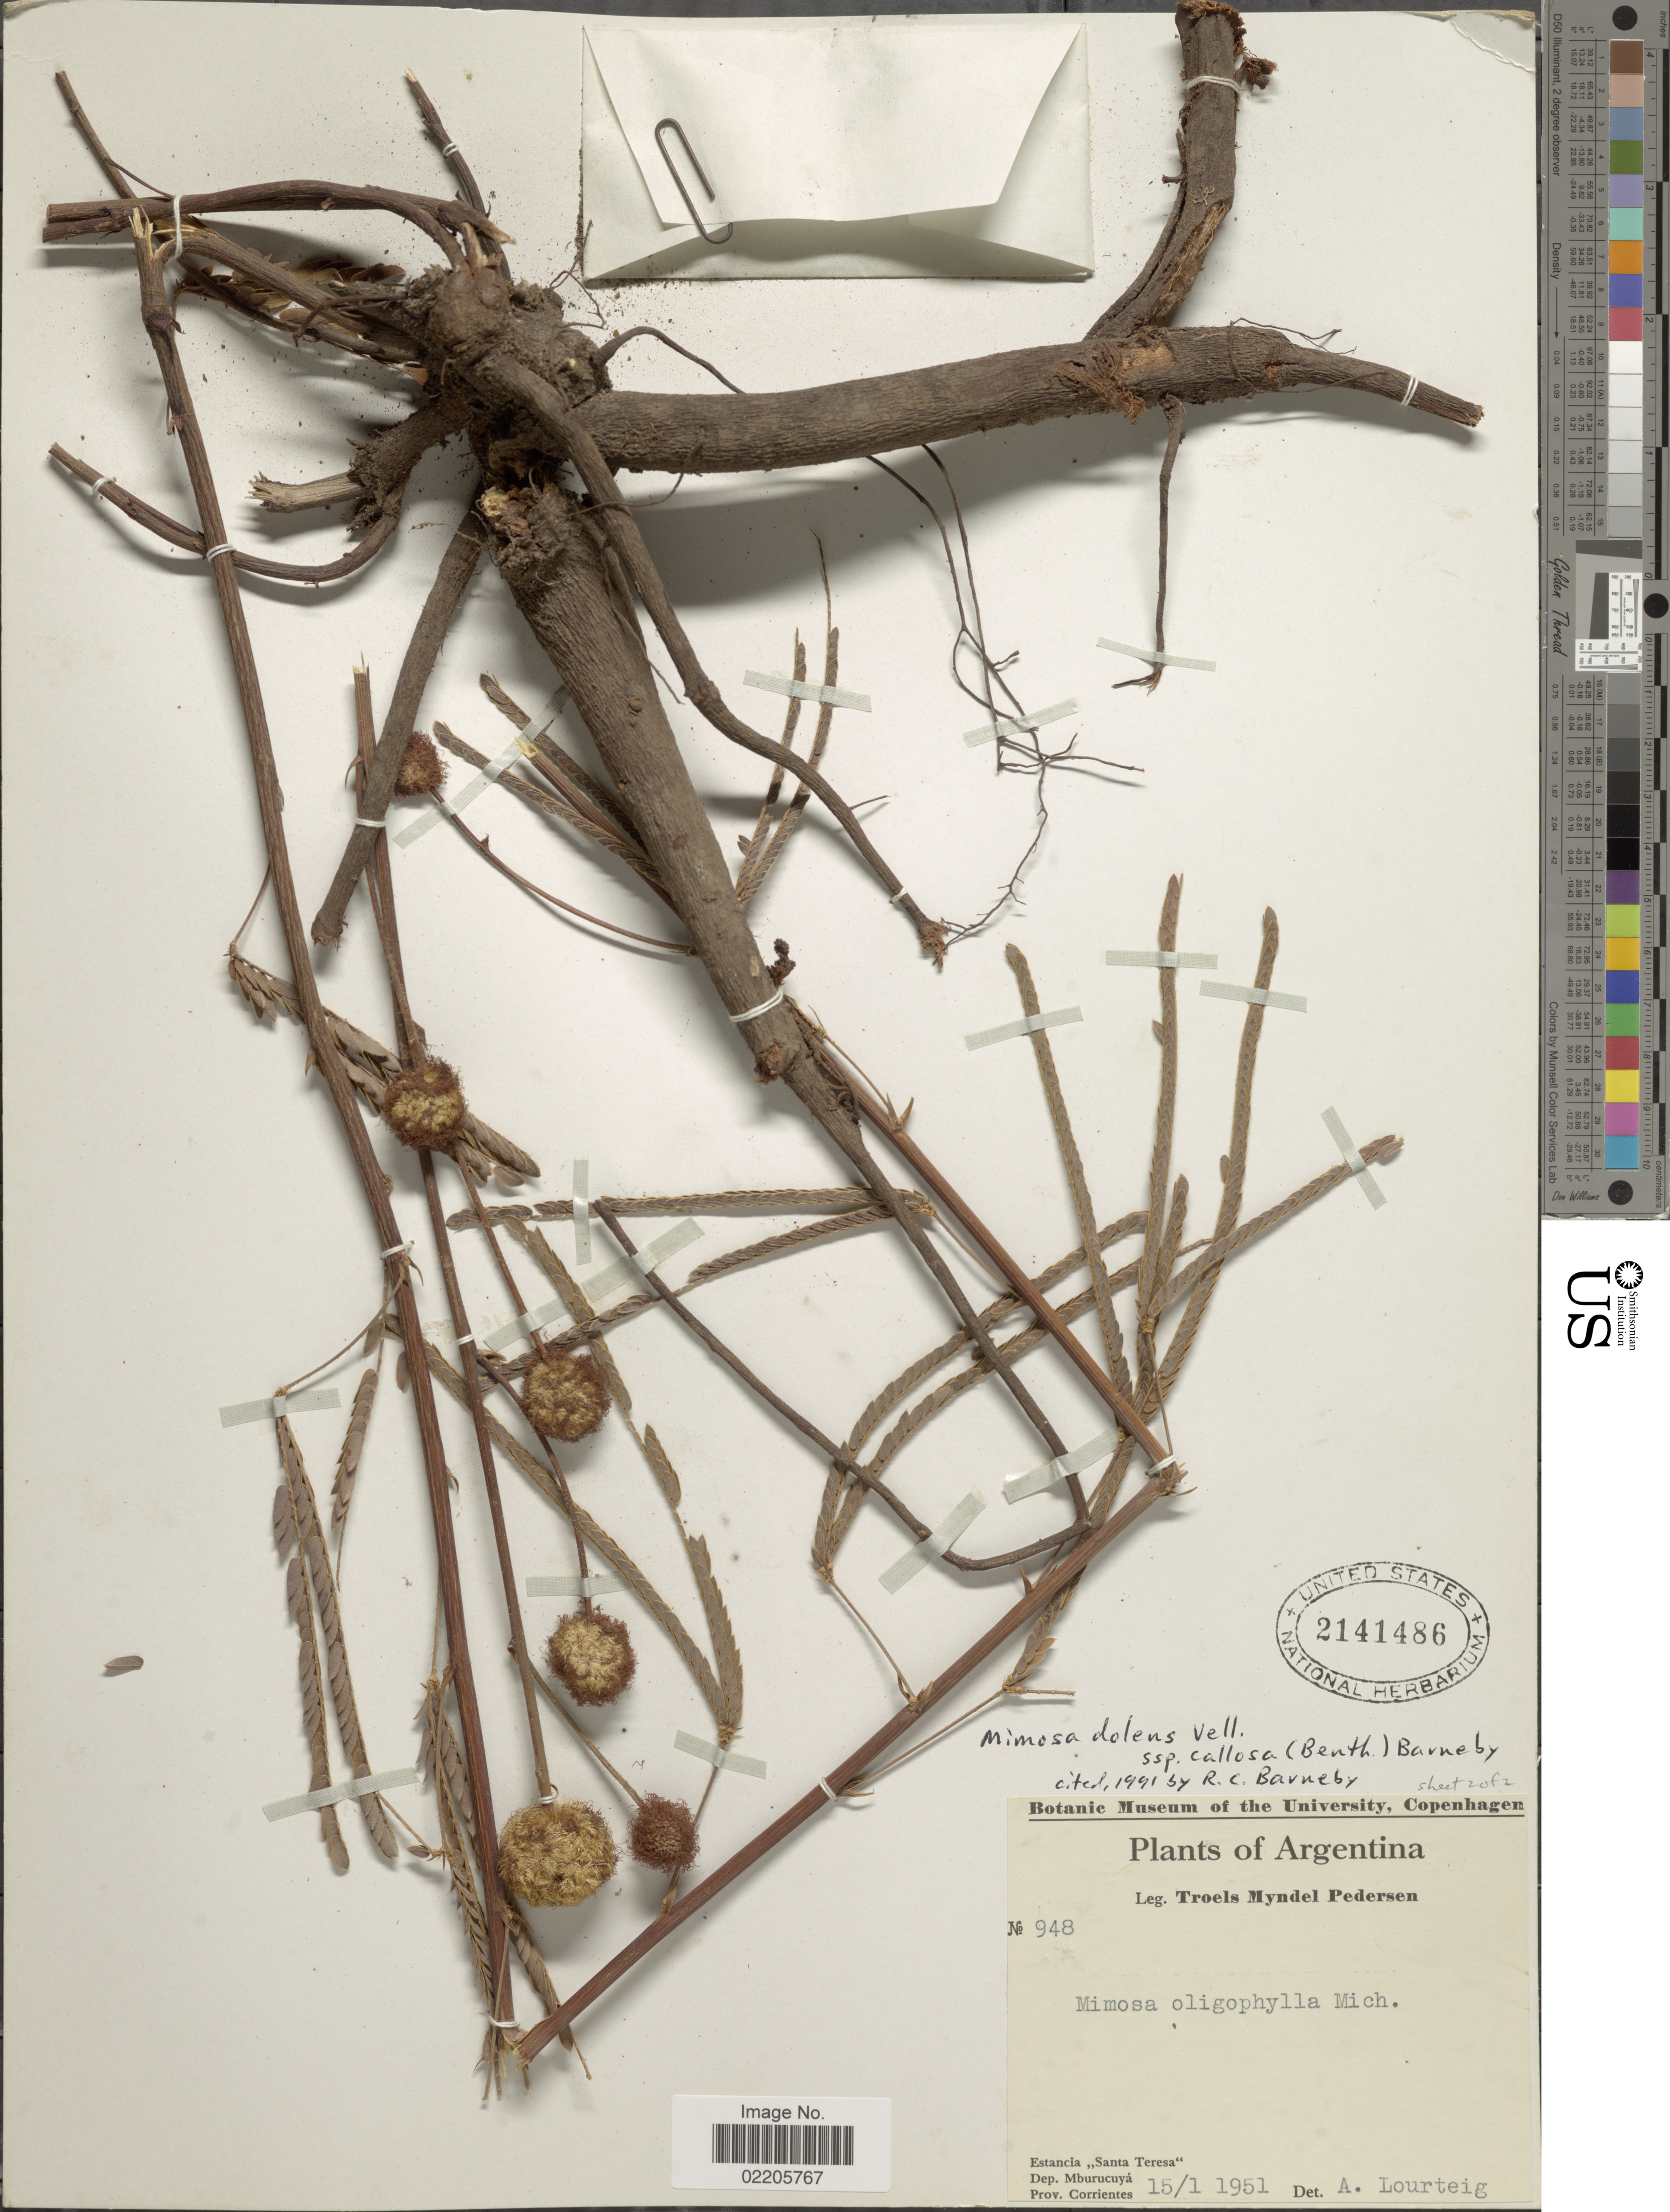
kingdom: Plantae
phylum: Tracheophyta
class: Magnoliopsida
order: Fabales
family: Fabaceae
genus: Mimosa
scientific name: Mimosa dolens subsp. callosa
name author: (Benth.) Barneby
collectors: T. Pederson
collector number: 948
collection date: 1951-01-15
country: Argentina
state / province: Corrientes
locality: Estancia "Santa Teresa", Dep. Mburucuya, Prov. Corrientes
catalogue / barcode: US 2141486